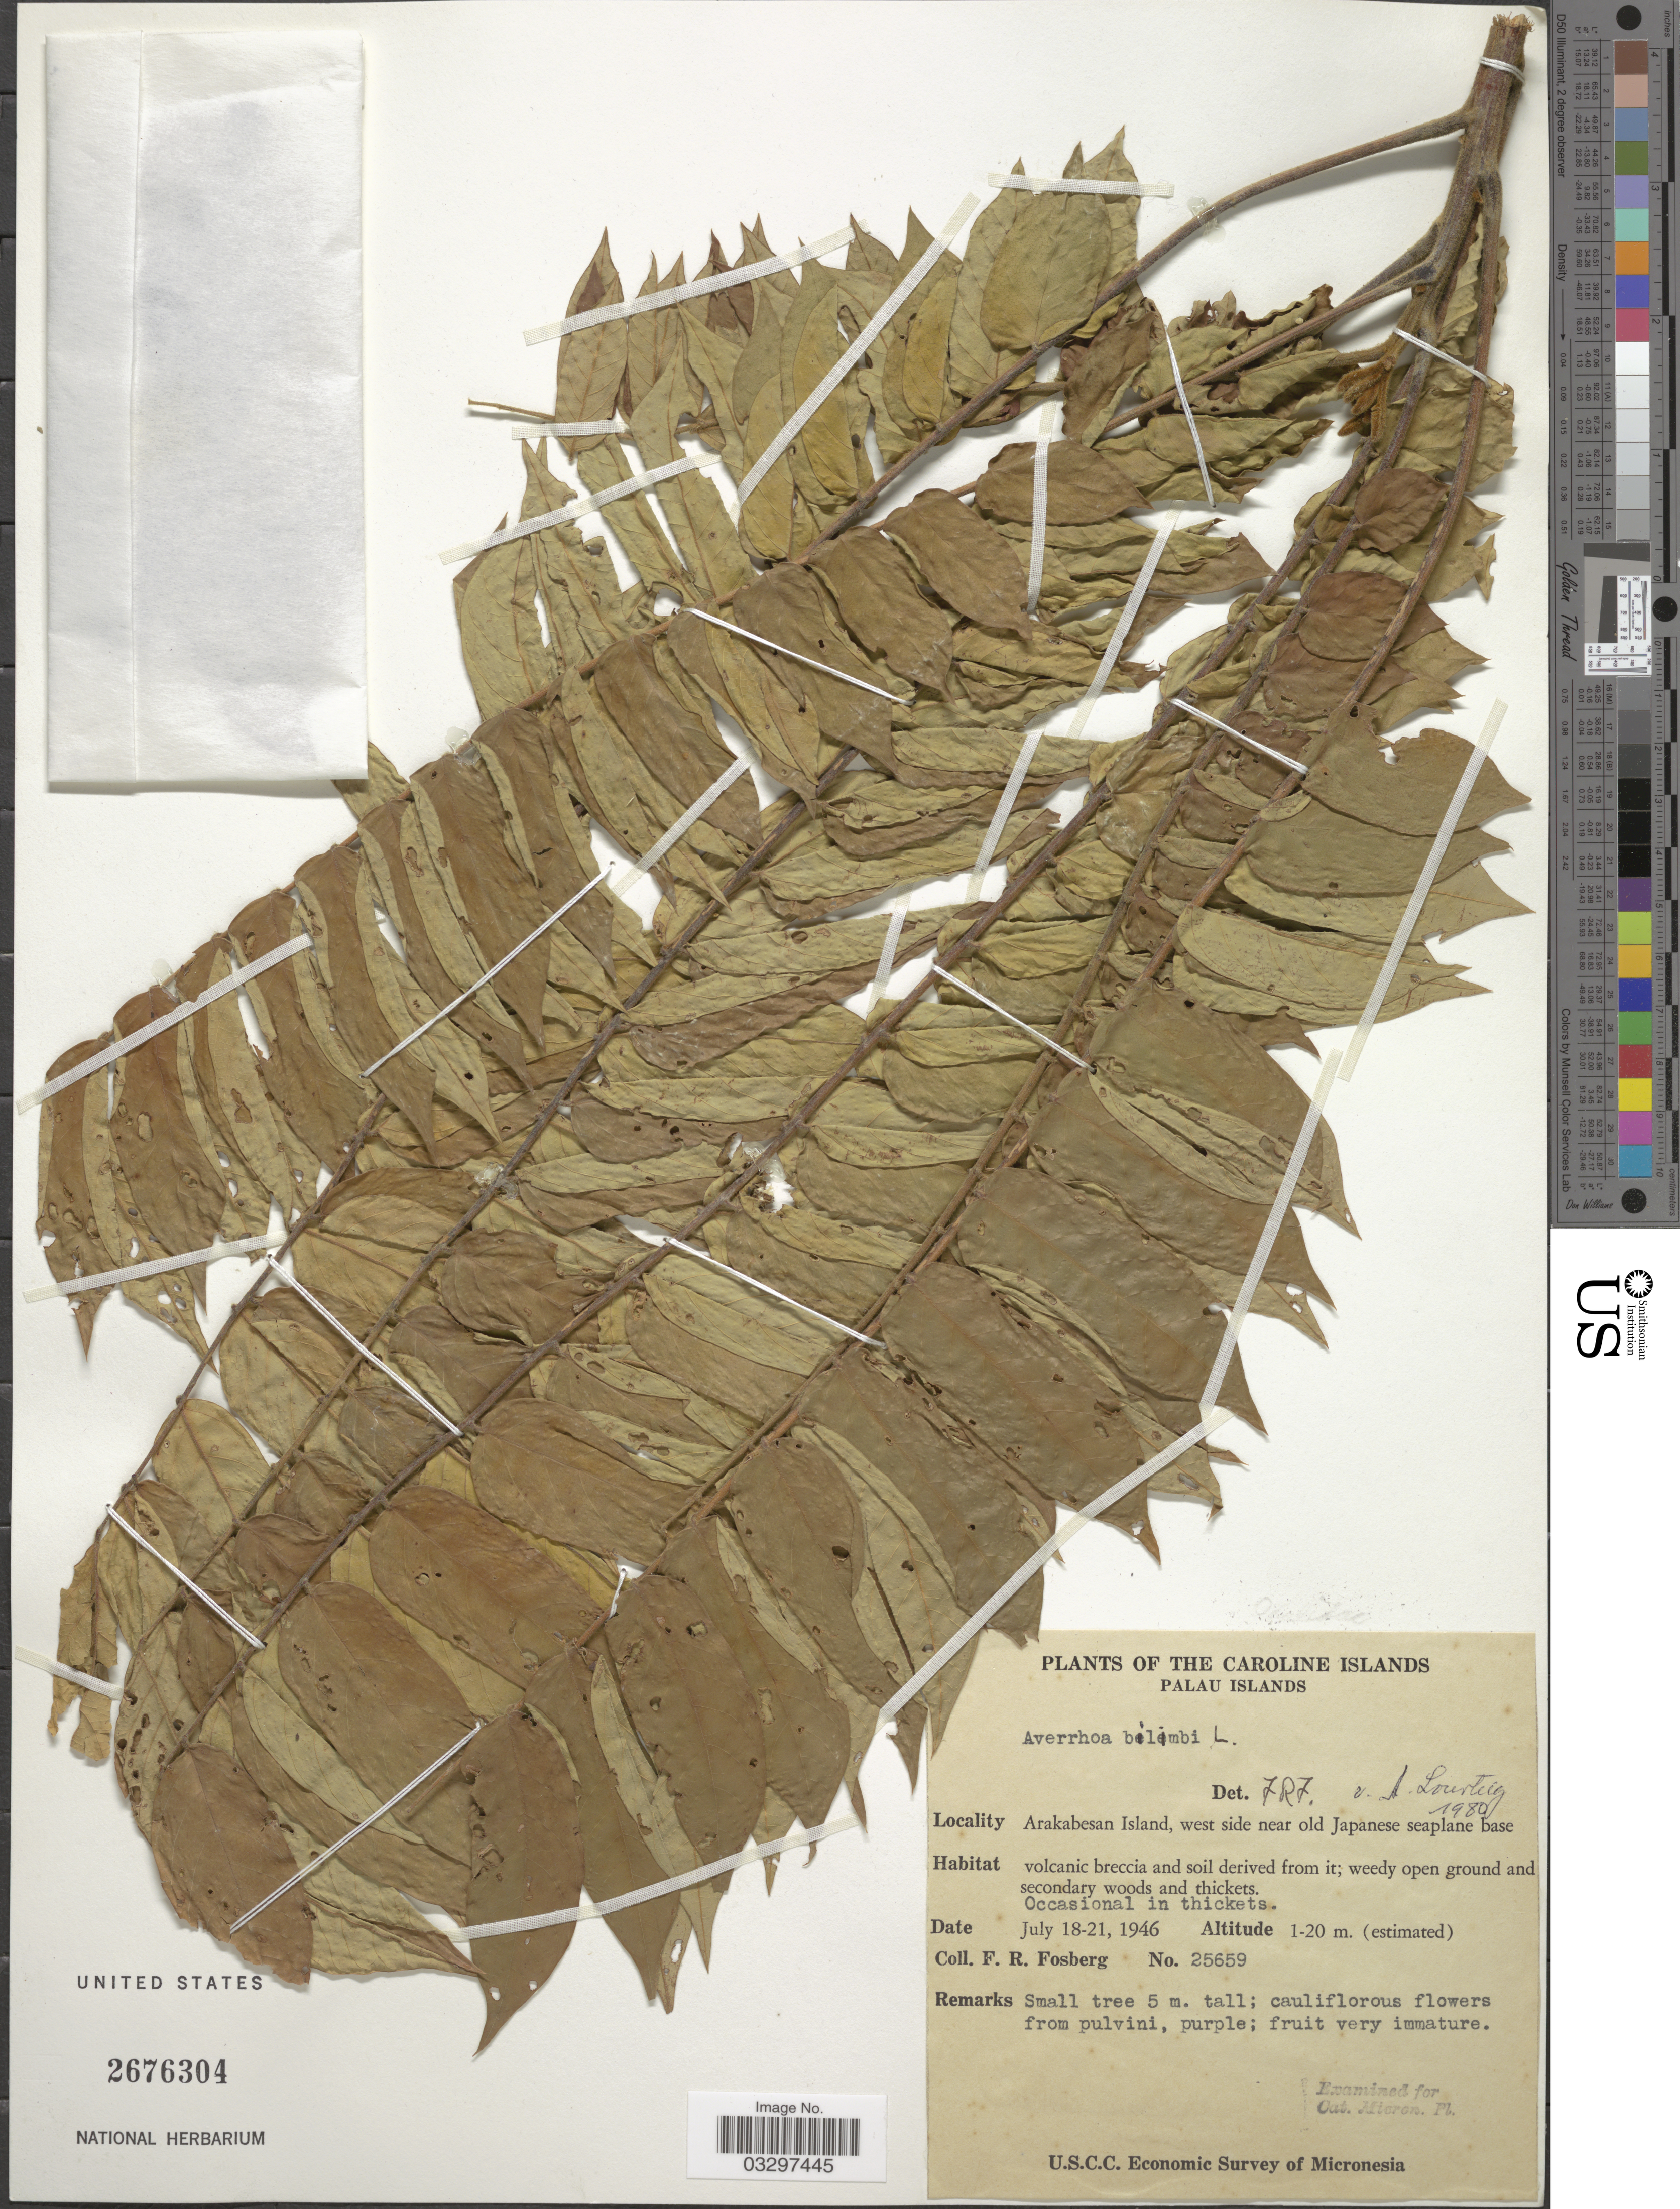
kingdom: Plantae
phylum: Tracheophyta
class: Magnoliopsida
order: Oxalidales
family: Oxalidaceae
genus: Averrhoa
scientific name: Averrhoa bilimbi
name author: L.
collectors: F. R. Fosberg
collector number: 25659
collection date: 1946-07-18/1946-07-21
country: Palau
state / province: Koror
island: Ngerekebesang [Arakabesan]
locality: The Caroline Islands. Palau Islands. Arakabesan Island, west side near old Japanese seaplane base.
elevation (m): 1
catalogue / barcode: US 2676304